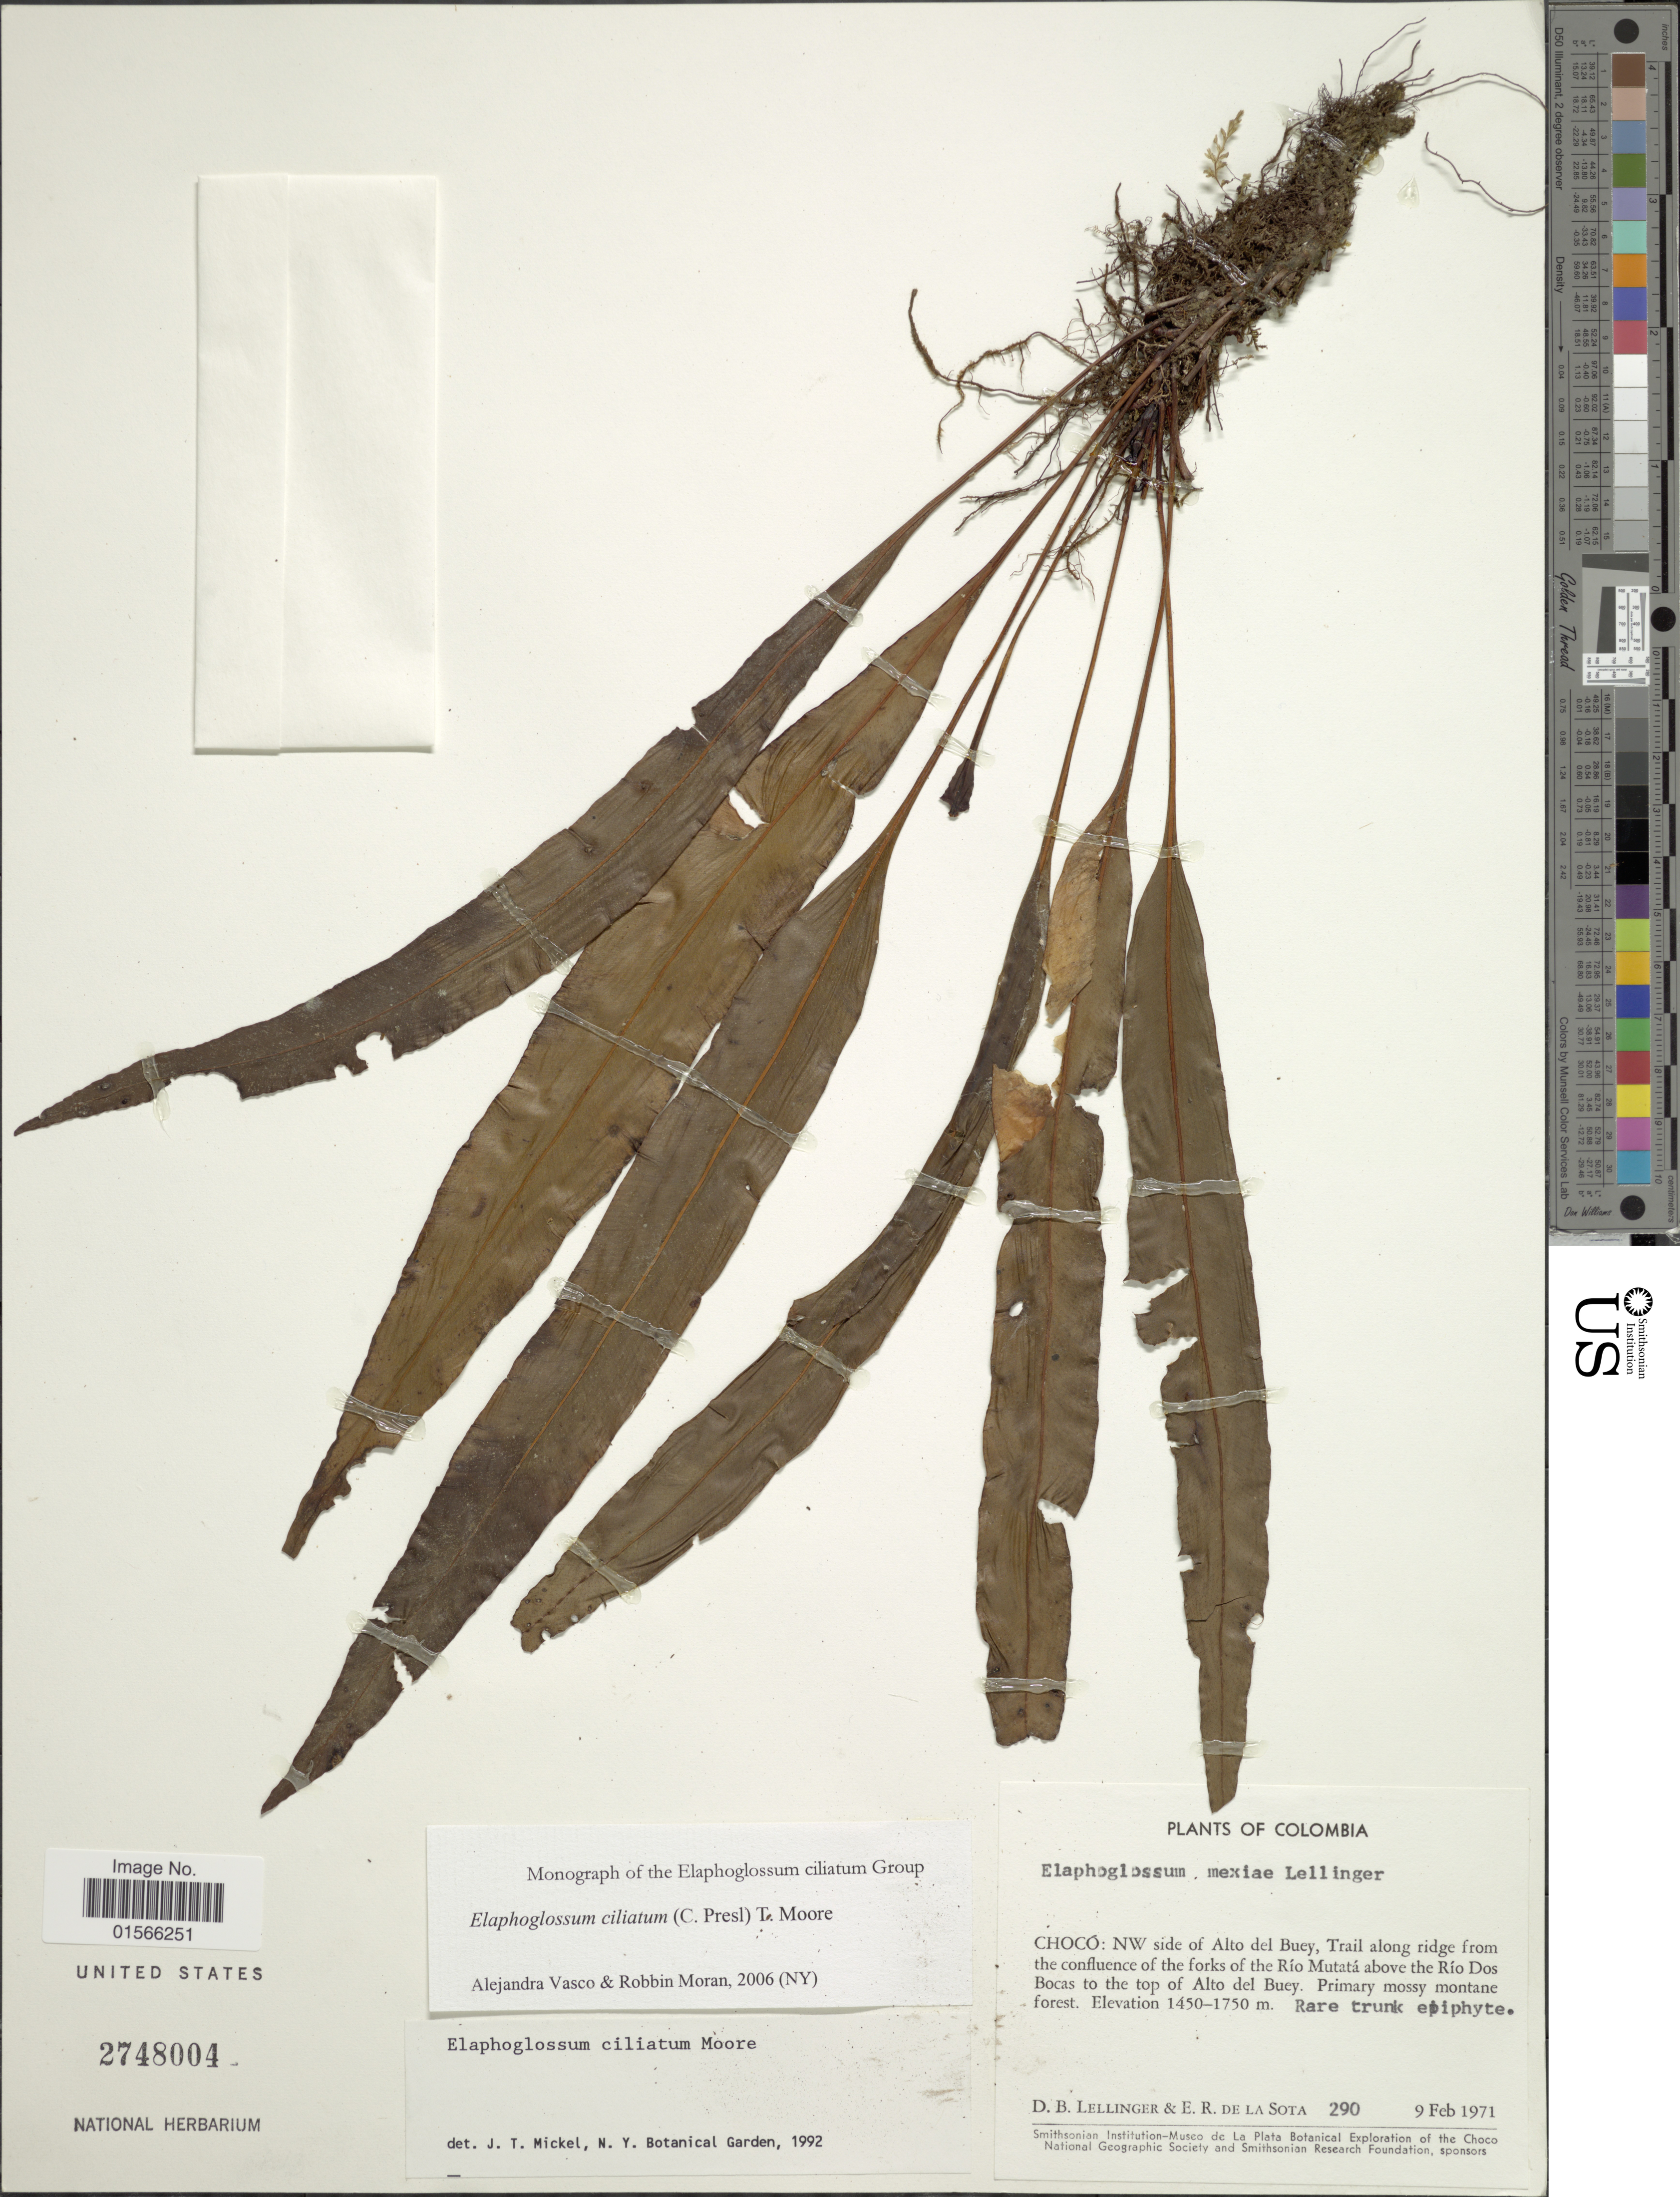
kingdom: Plantae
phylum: Tracheophyta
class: Polypodiopsida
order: Polypodiales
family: Dryopteridaceae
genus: Elaphoglossum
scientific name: Elaphoglossum ciliatum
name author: (C. Presl) T. Moore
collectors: D. B. Lellinger & E. R. de la Sota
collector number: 290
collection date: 1971-02-09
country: Colombia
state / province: Chocó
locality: NW side of Alto del Buey, Trail along ridge from the confluence of the forks of the Río Mutatá above the Río Dos Bocas to the top of Alto del Buey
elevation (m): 1450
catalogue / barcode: US 2748004